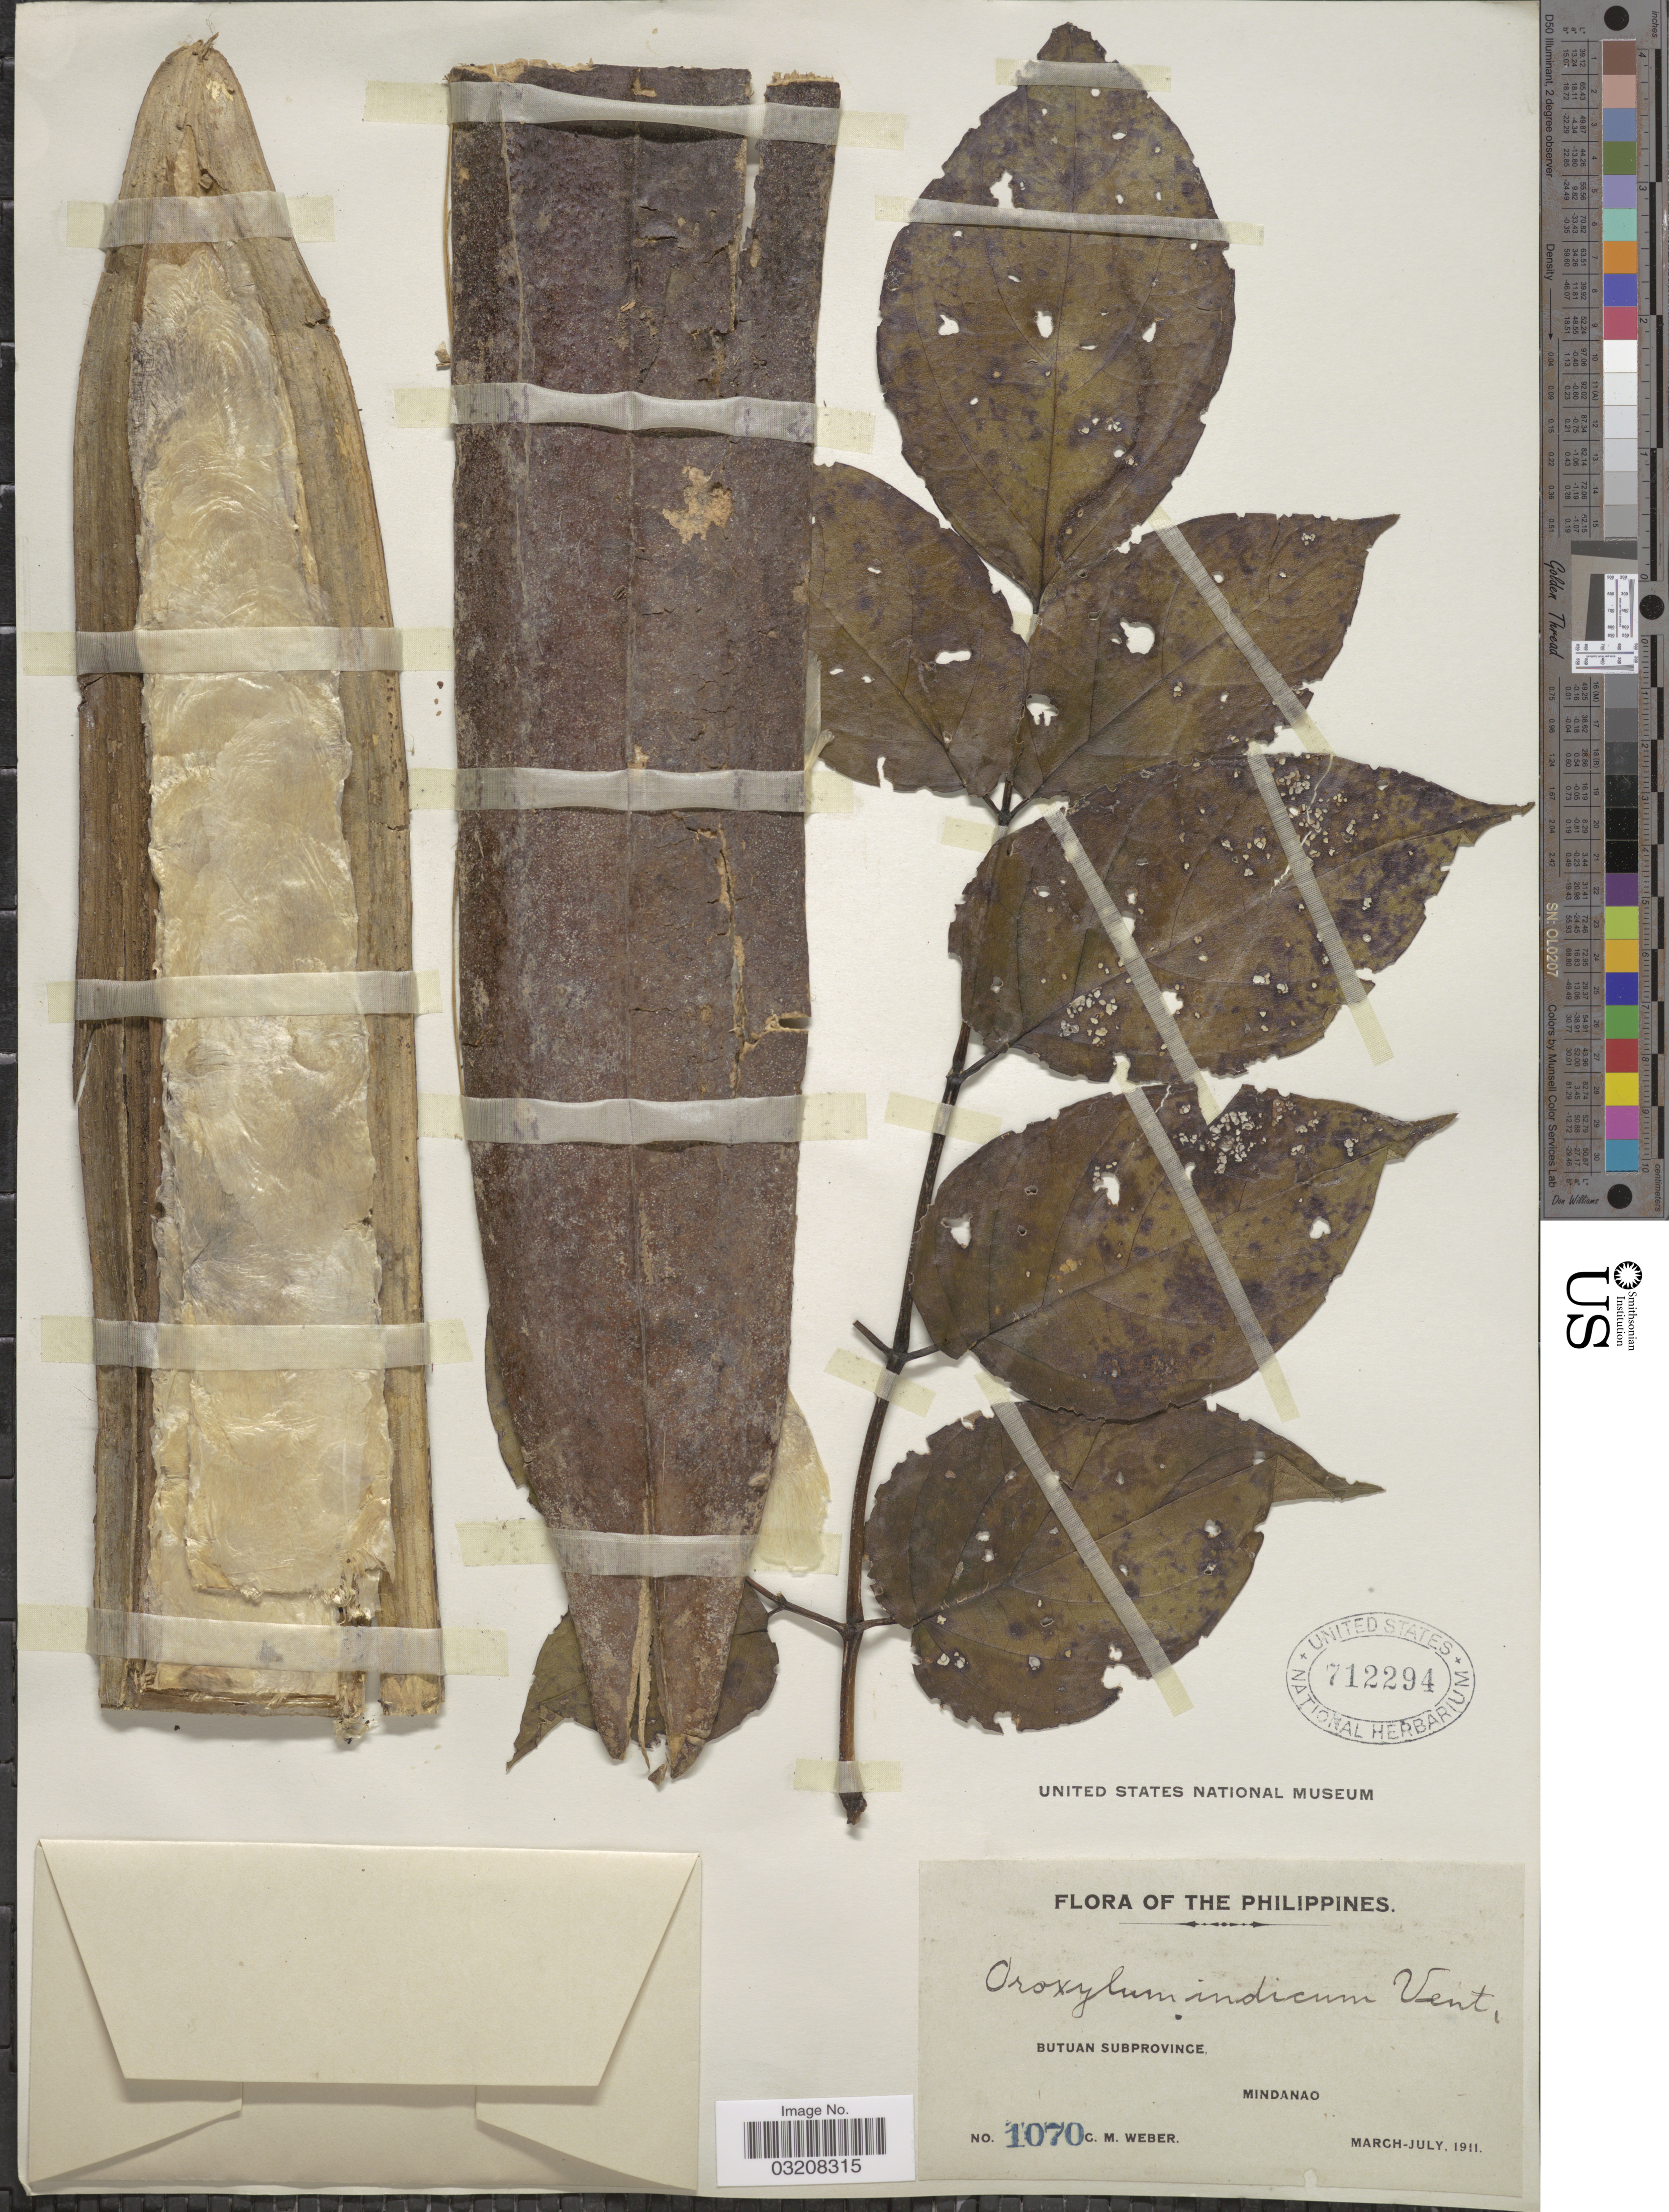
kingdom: Plantae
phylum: Tracheophyta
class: Magnoliopsida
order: Lamiales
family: Bignoniaceae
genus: Oroxylum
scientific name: Oroxylum indicum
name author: (L.) Kurz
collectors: C. M. Weber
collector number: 1070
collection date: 1911-03/1911-07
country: Philippines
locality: Butuan Subprovince. Mindanao.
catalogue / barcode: US 712294